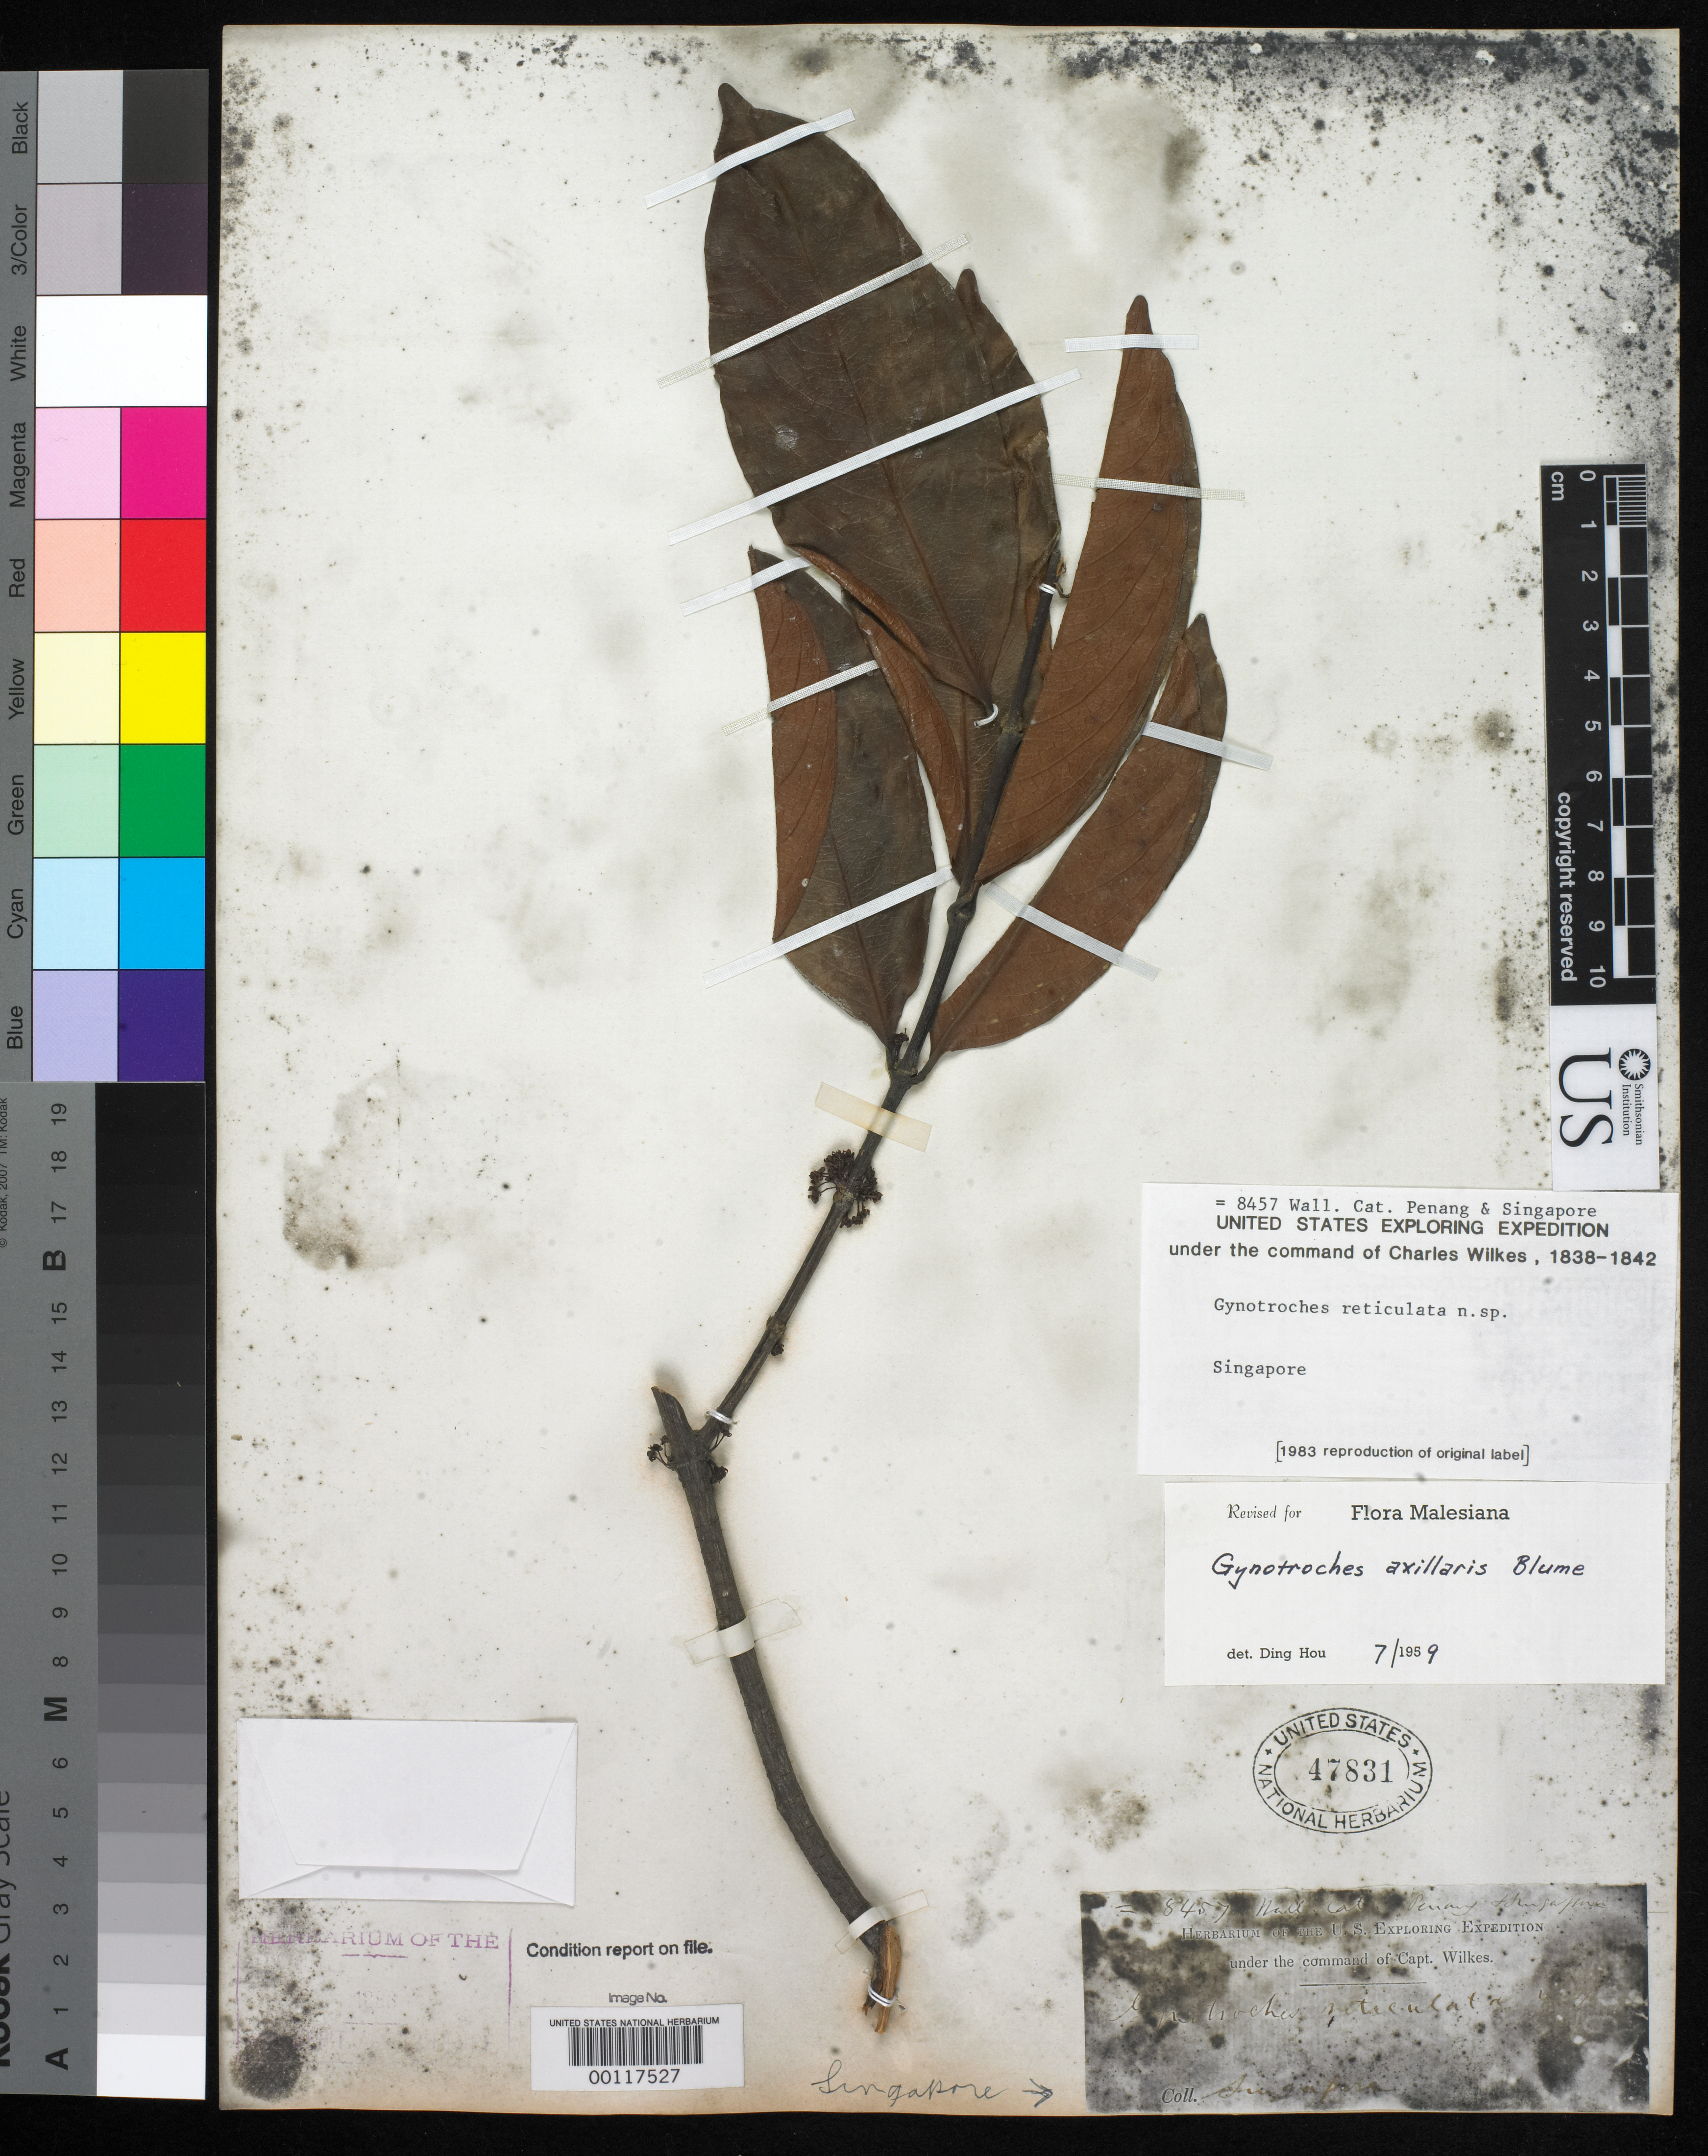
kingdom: Plantae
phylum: Tracheophyta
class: Magnoliopsida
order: Malpighiales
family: Rhizophoraceae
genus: Gynotroches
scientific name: Gynotroches reticulata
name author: A. Gray in Wilkes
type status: Type Collection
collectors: Wilkes Explor. Exped.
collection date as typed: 1838 to -- --- 1842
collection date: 1838/1842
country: Singapore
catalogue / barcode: US 47831